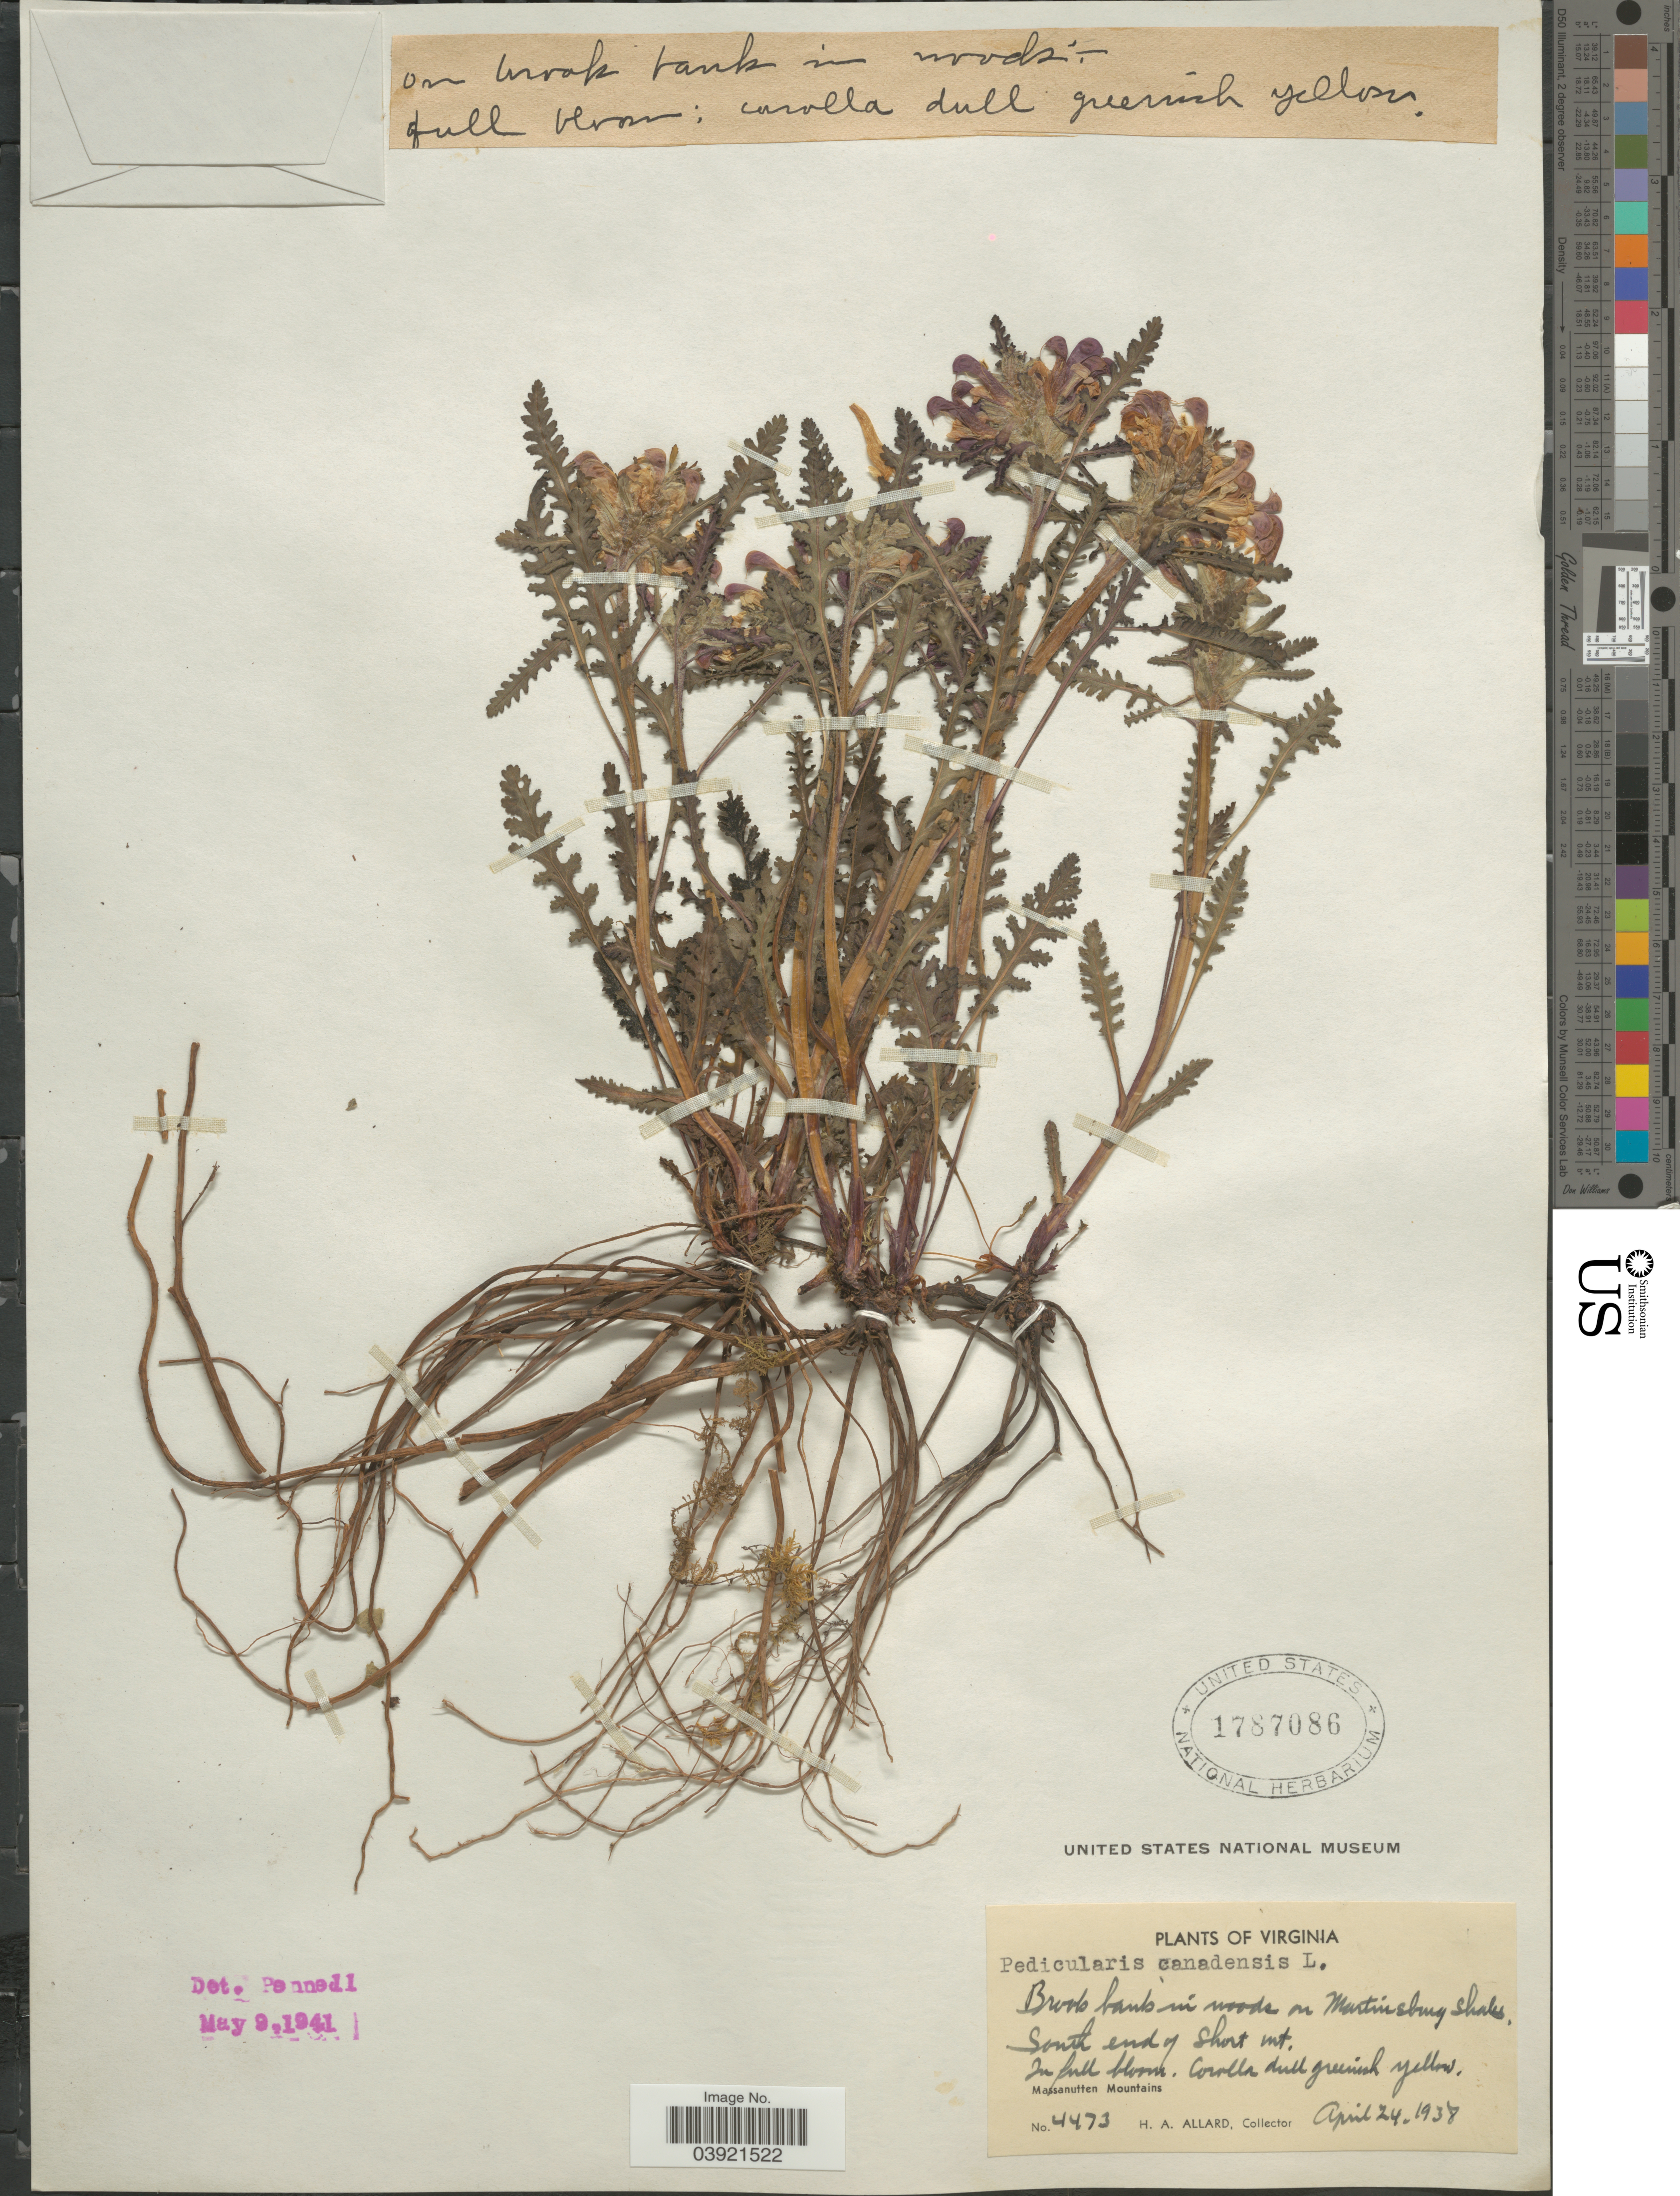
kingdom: Plantae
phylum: Tracheophyta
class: Magnoliopsida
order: Lamiales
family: Orobanchaceae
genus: Pedicularis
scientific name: Pedicularis canadensis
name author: L.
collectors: H. A. Allard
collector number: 4473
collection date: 1938-04-24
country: United States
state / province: Virginia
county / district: Shenandoah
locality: South end of Short mt. Massanutten Mountains.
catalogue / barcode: US 1787086